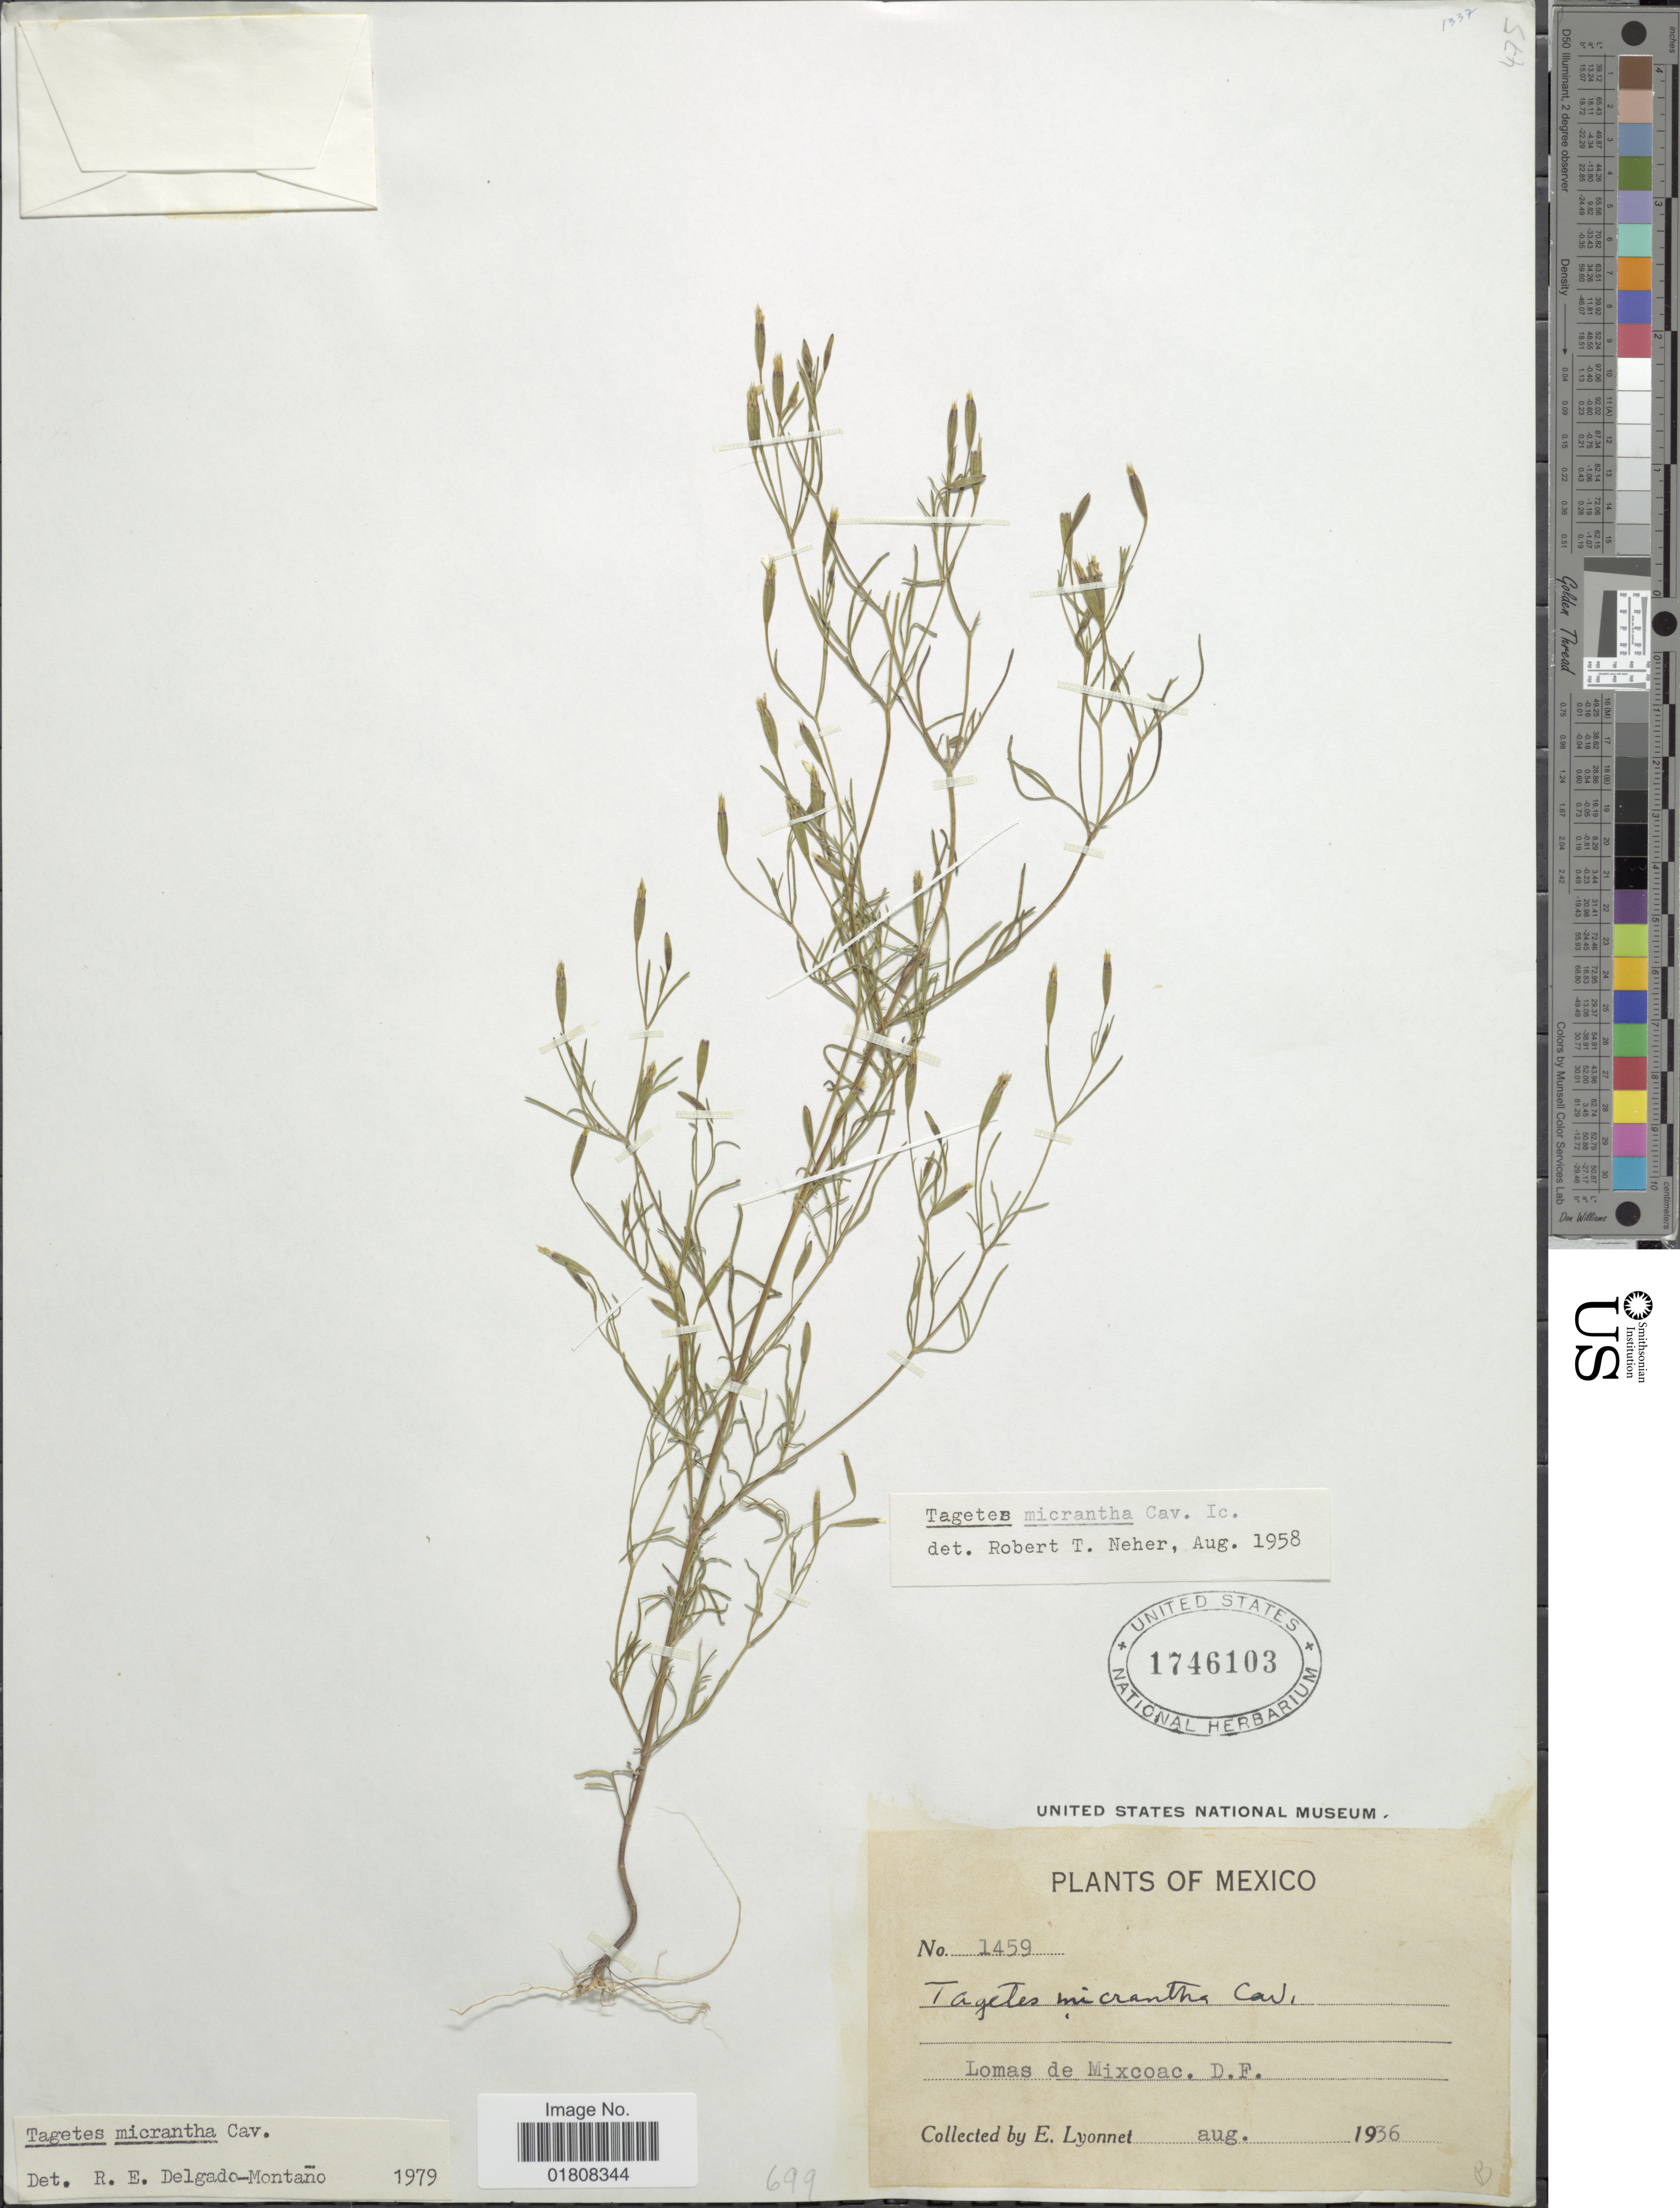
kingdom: Plantae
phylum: Tracheophyta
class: Magnoliopsida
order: Asterales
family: Asteraceae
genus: Tagetes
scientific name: Tagetes micrantha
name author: Cav.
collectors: E. Lyonnet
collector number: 1459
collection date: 1936-08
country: Mexico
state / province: Distrito Federal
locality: Lomas de Mixcoac, D. F.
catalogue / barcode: US 1746103